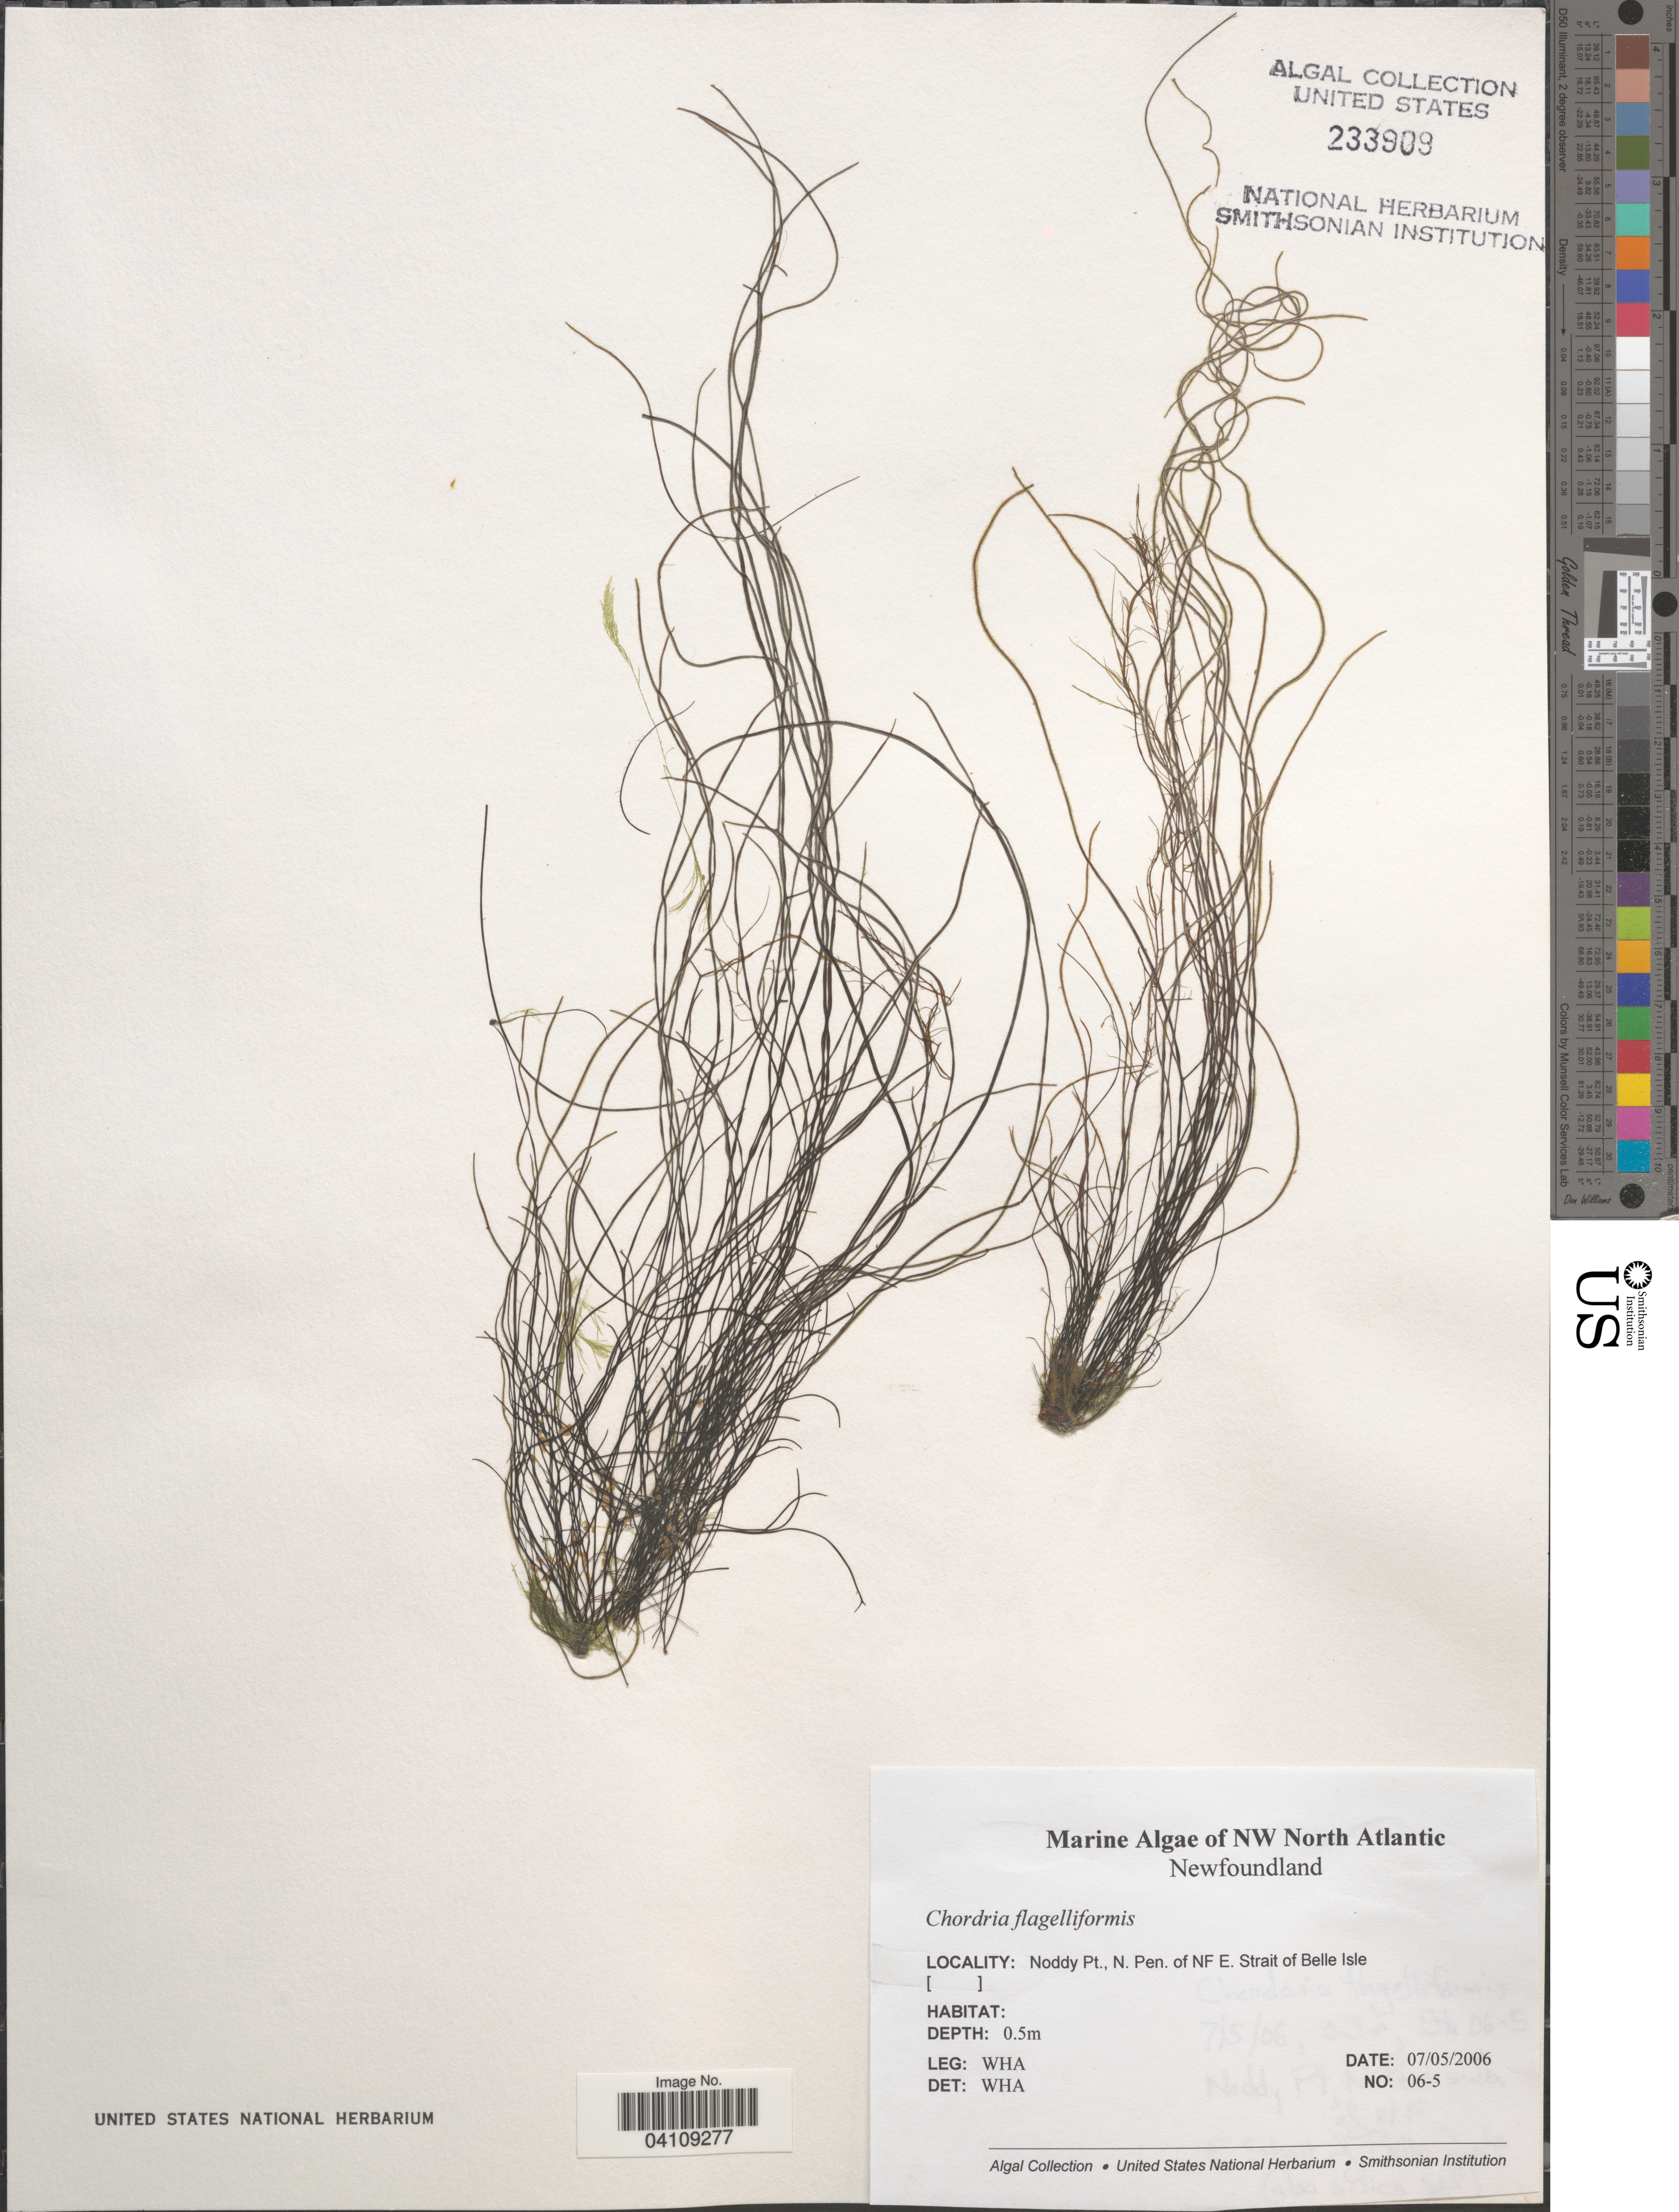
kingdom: Plantae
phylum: Rhodophyta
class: Florideophyceae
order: Ceramiales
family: Rhodomelaceae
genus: Chondria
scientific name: Chondria flagelliformis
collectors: W. H. Adey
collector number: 06-5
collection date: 2006-07-05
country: Canada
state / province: Newfoundland and Labrador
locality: NW North Atlantic. Noddy Pt., N. Pen. of NF E. Strait of Belle Isle.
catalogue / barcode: US 233909